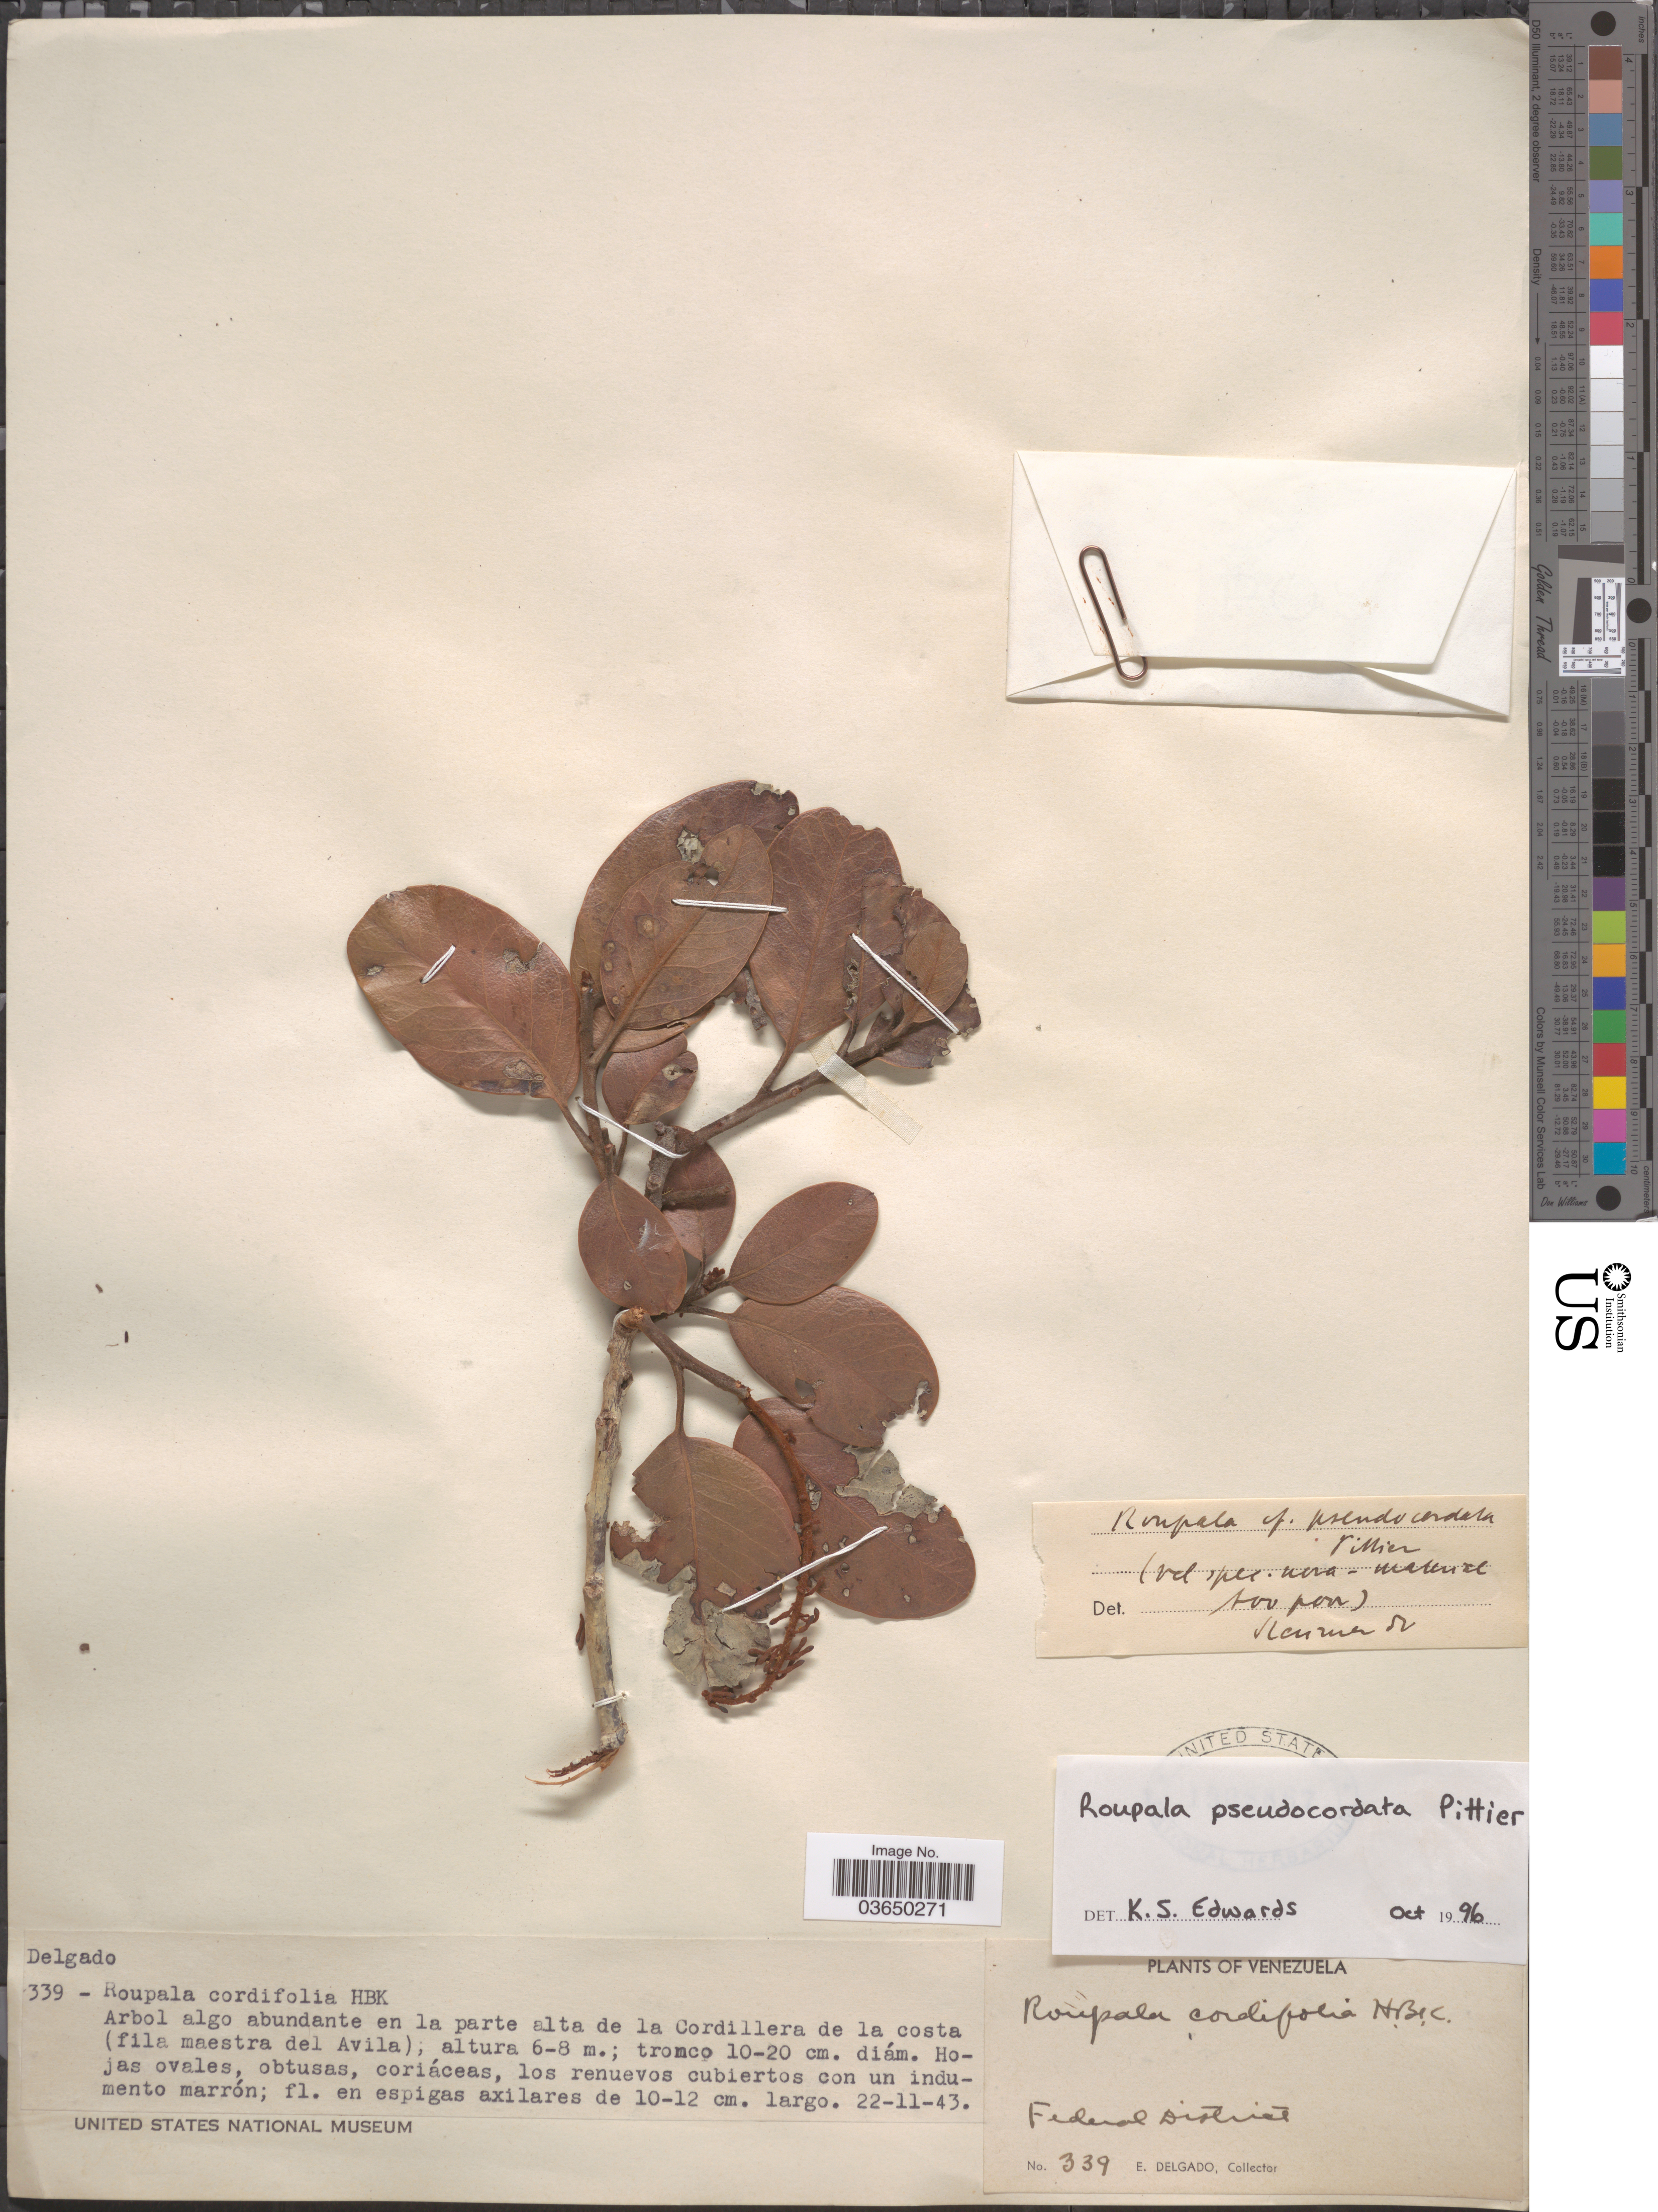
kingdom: Plantae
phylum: Tracheophyta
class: Magnoliopsida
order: Proteales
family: Proteaceae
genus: Roupala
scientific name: Roupala pseudocordata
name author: Pittier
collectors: E. Delgado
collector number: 339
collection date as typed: Transcribed d/m/y: 22/11/43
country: Venezuela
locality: Federal District. En la parte alta de la Cordillera de la costa (fila maestra del Avila).